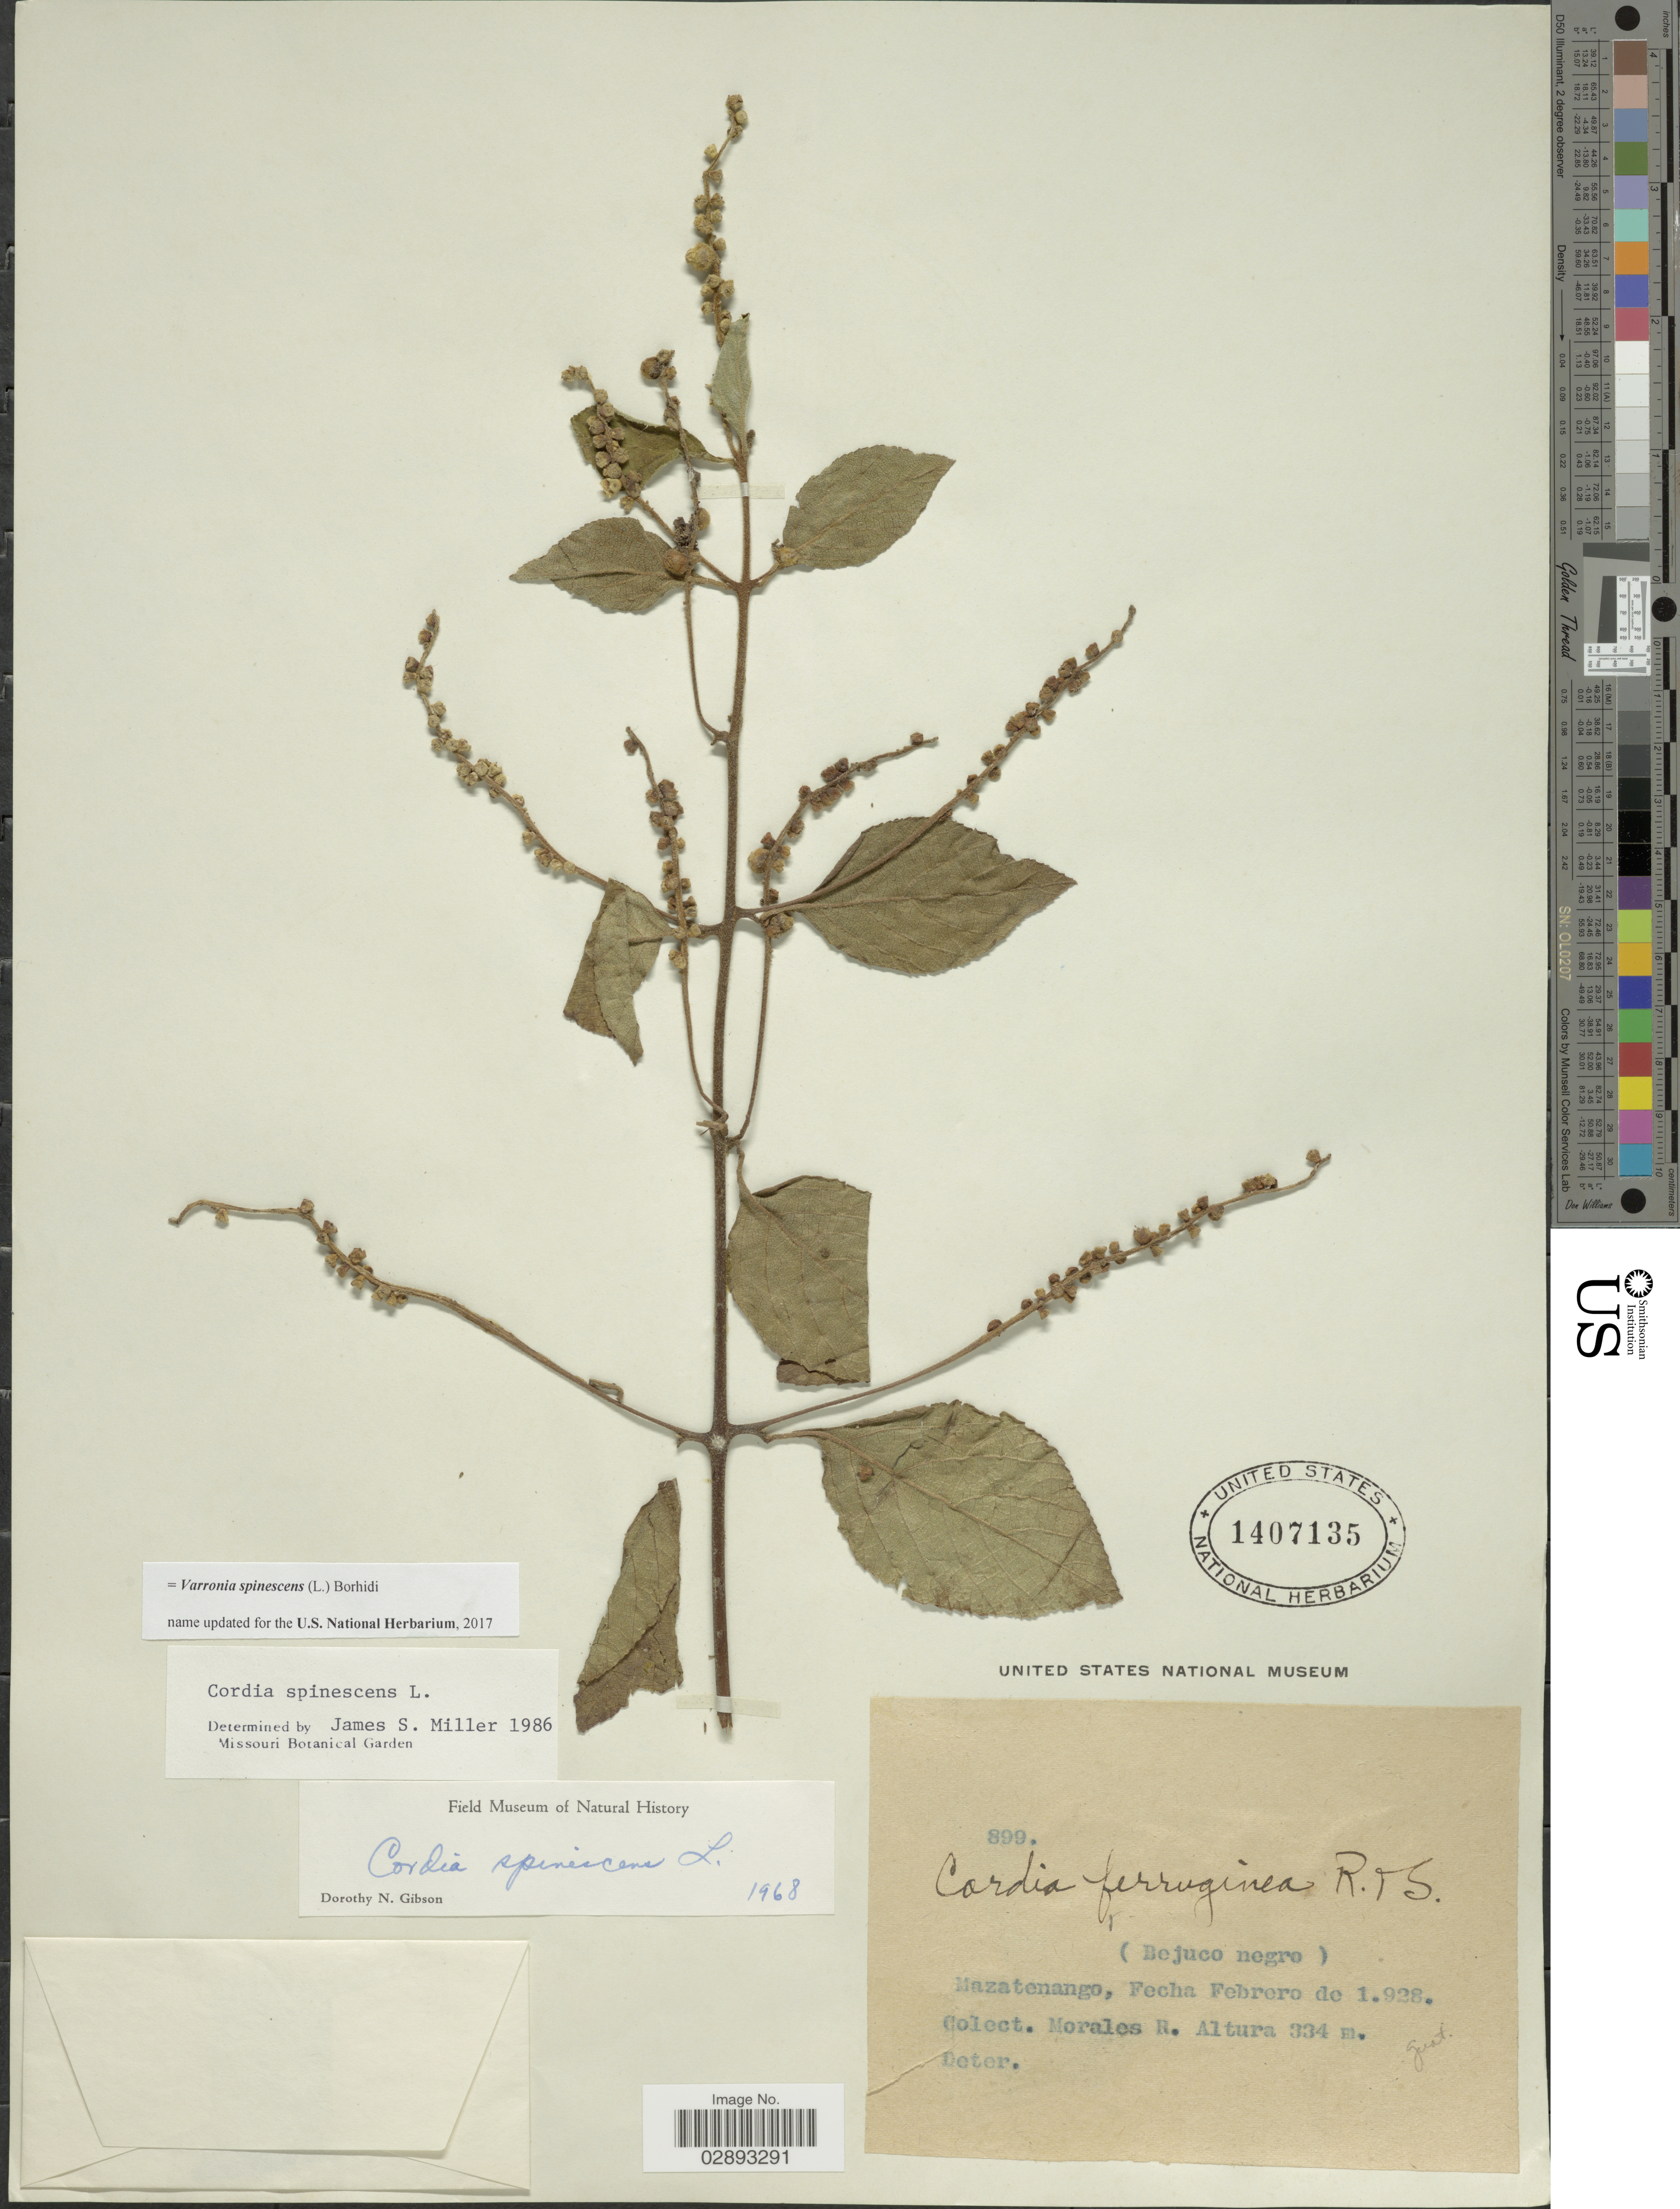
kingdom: Plantae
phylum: Tracheophyta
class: Magnoliopsida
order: Boraginales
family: Cordiaceae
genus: Varronia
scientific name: Varronia spinescens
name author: (L.) Borhidi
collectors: M. Altura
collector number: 899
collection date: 1928-02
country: Guatemala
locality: Mazatenango.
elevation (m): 334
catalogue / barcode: US 1407135